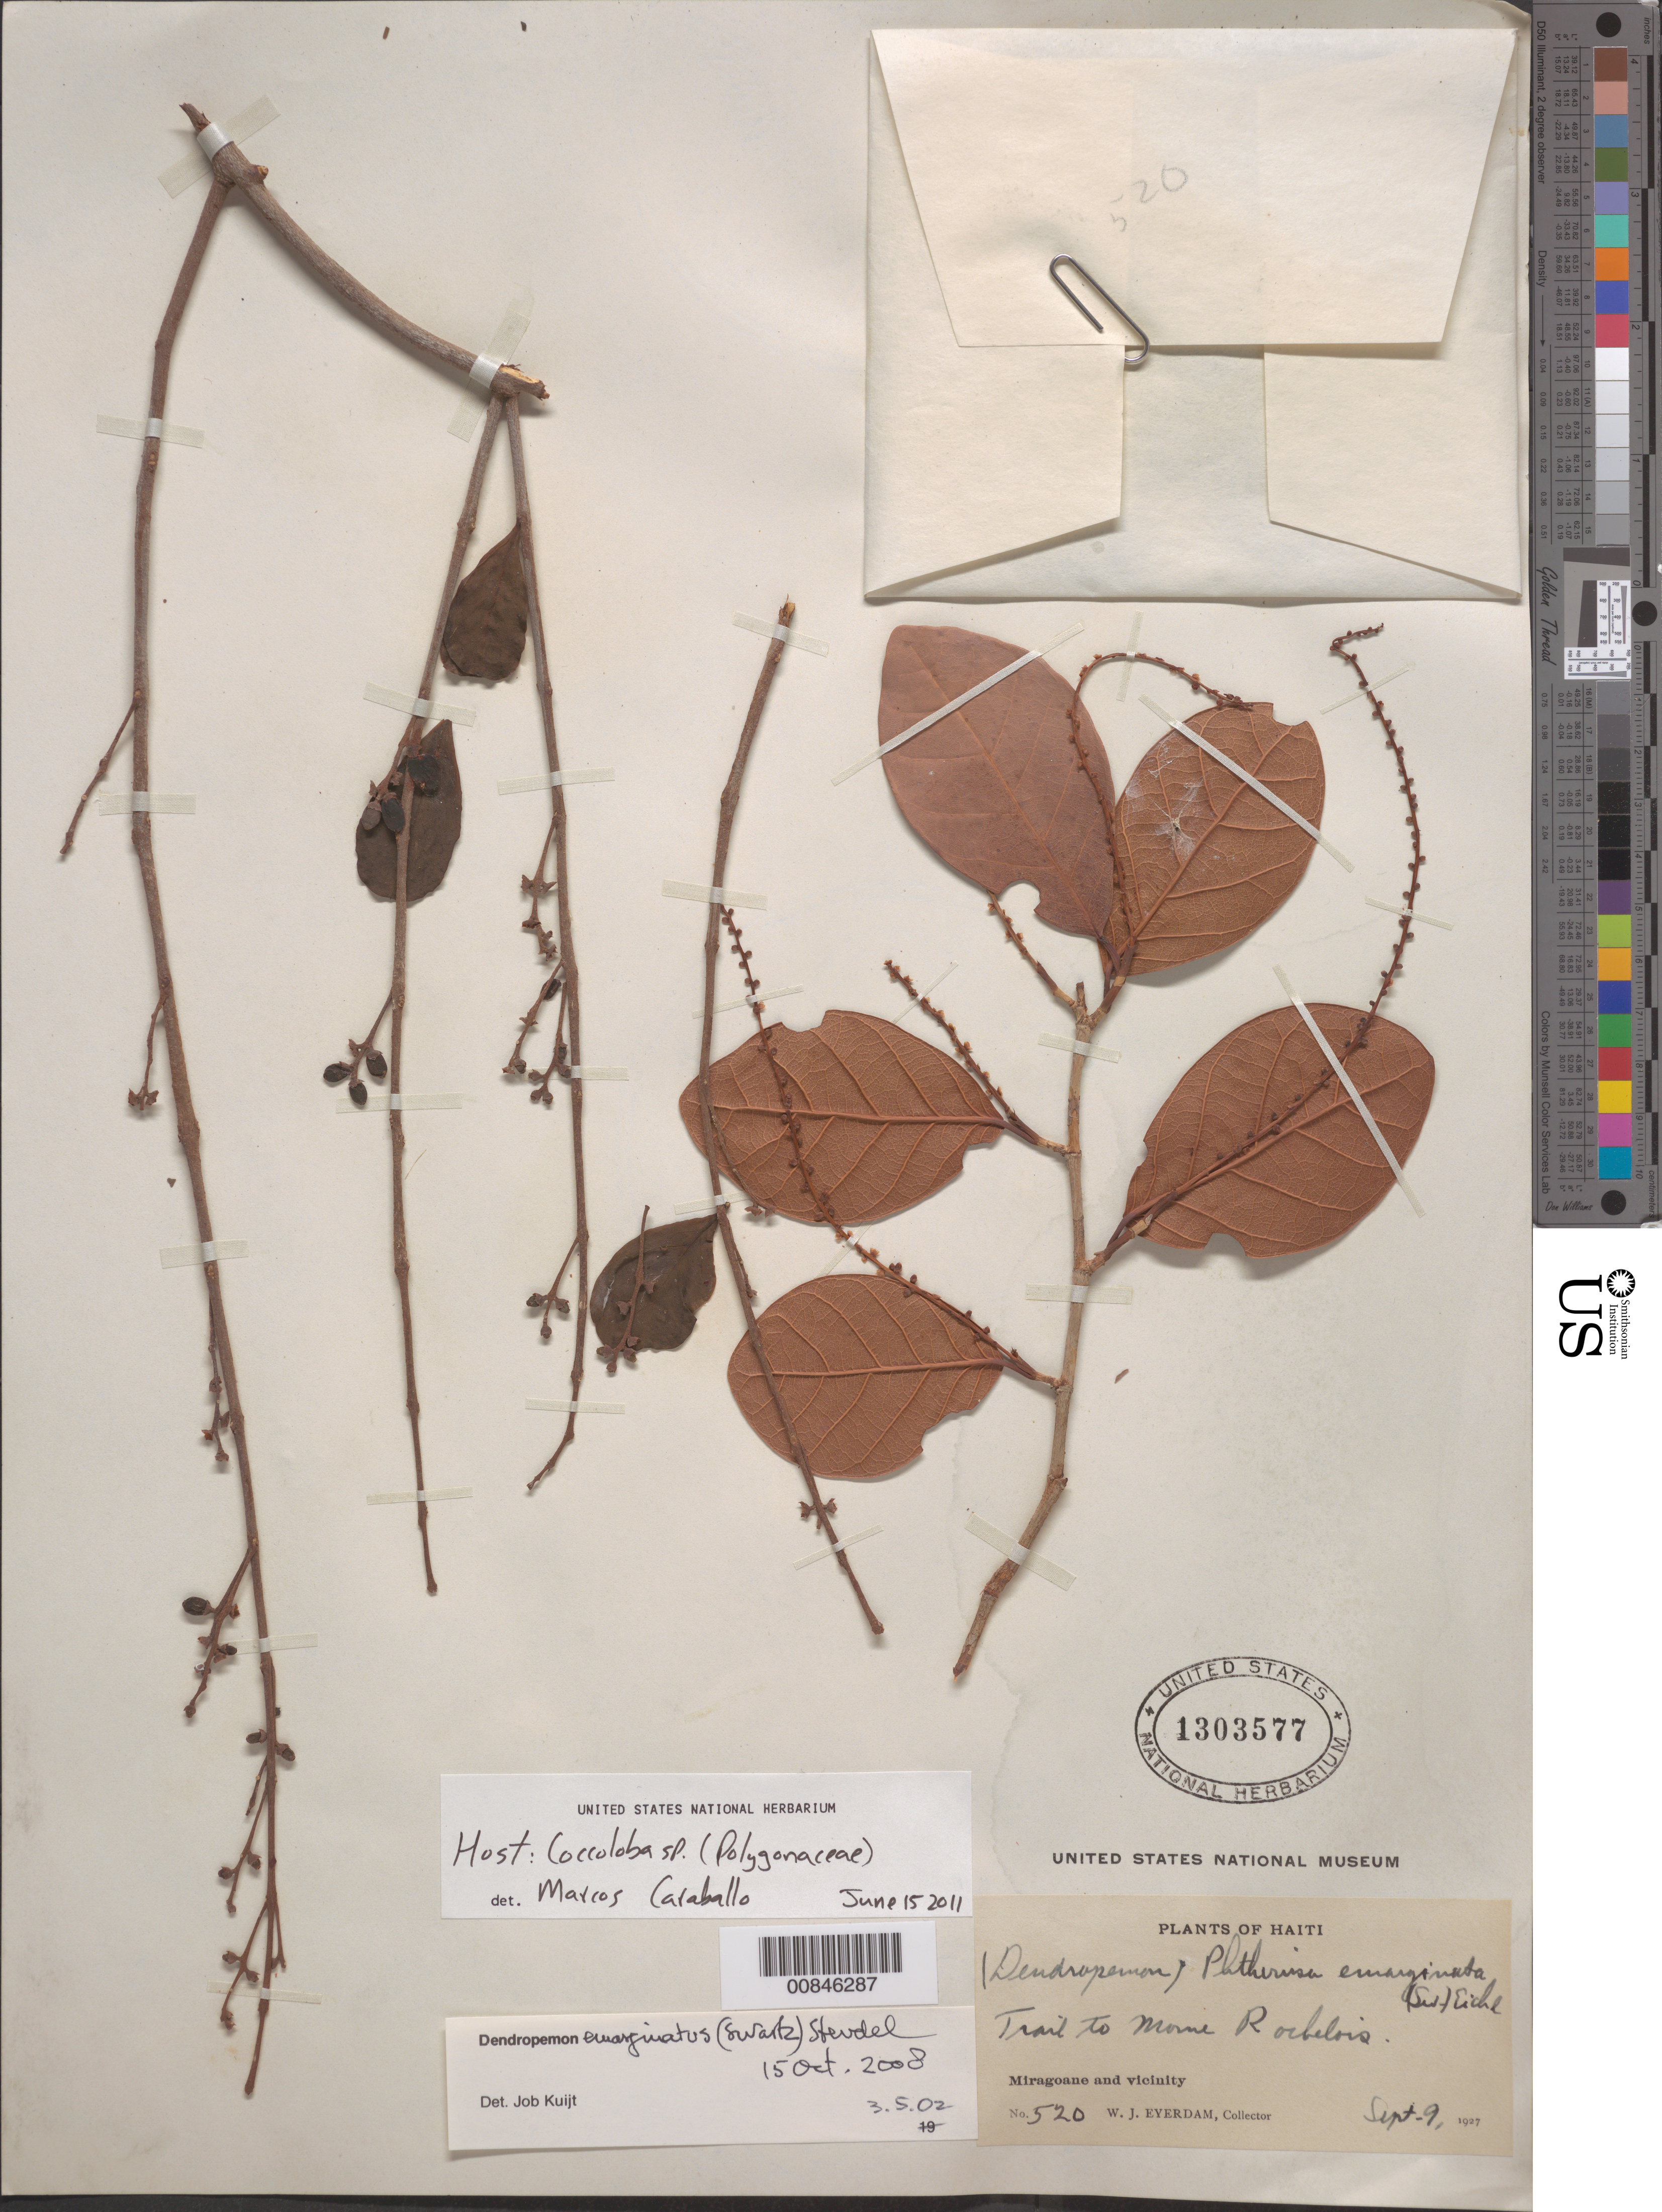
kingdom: Plantae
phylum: Tracheophyta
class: Magnoliopsida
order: Santalales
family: Loranthaceae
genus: Dendropemon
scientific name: Dendropemon emarginatus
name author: (Sw.) Steud.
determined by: Kuijt, Job, (CANADA)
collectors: W. J. Eyerdam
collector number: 520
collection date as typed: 09 Sep 1927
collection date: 1927-09-09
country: Haiti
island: Hispaniola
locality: Miragoane and vicinity. Trail to Morne Rochelois.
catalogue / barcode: US 1303577